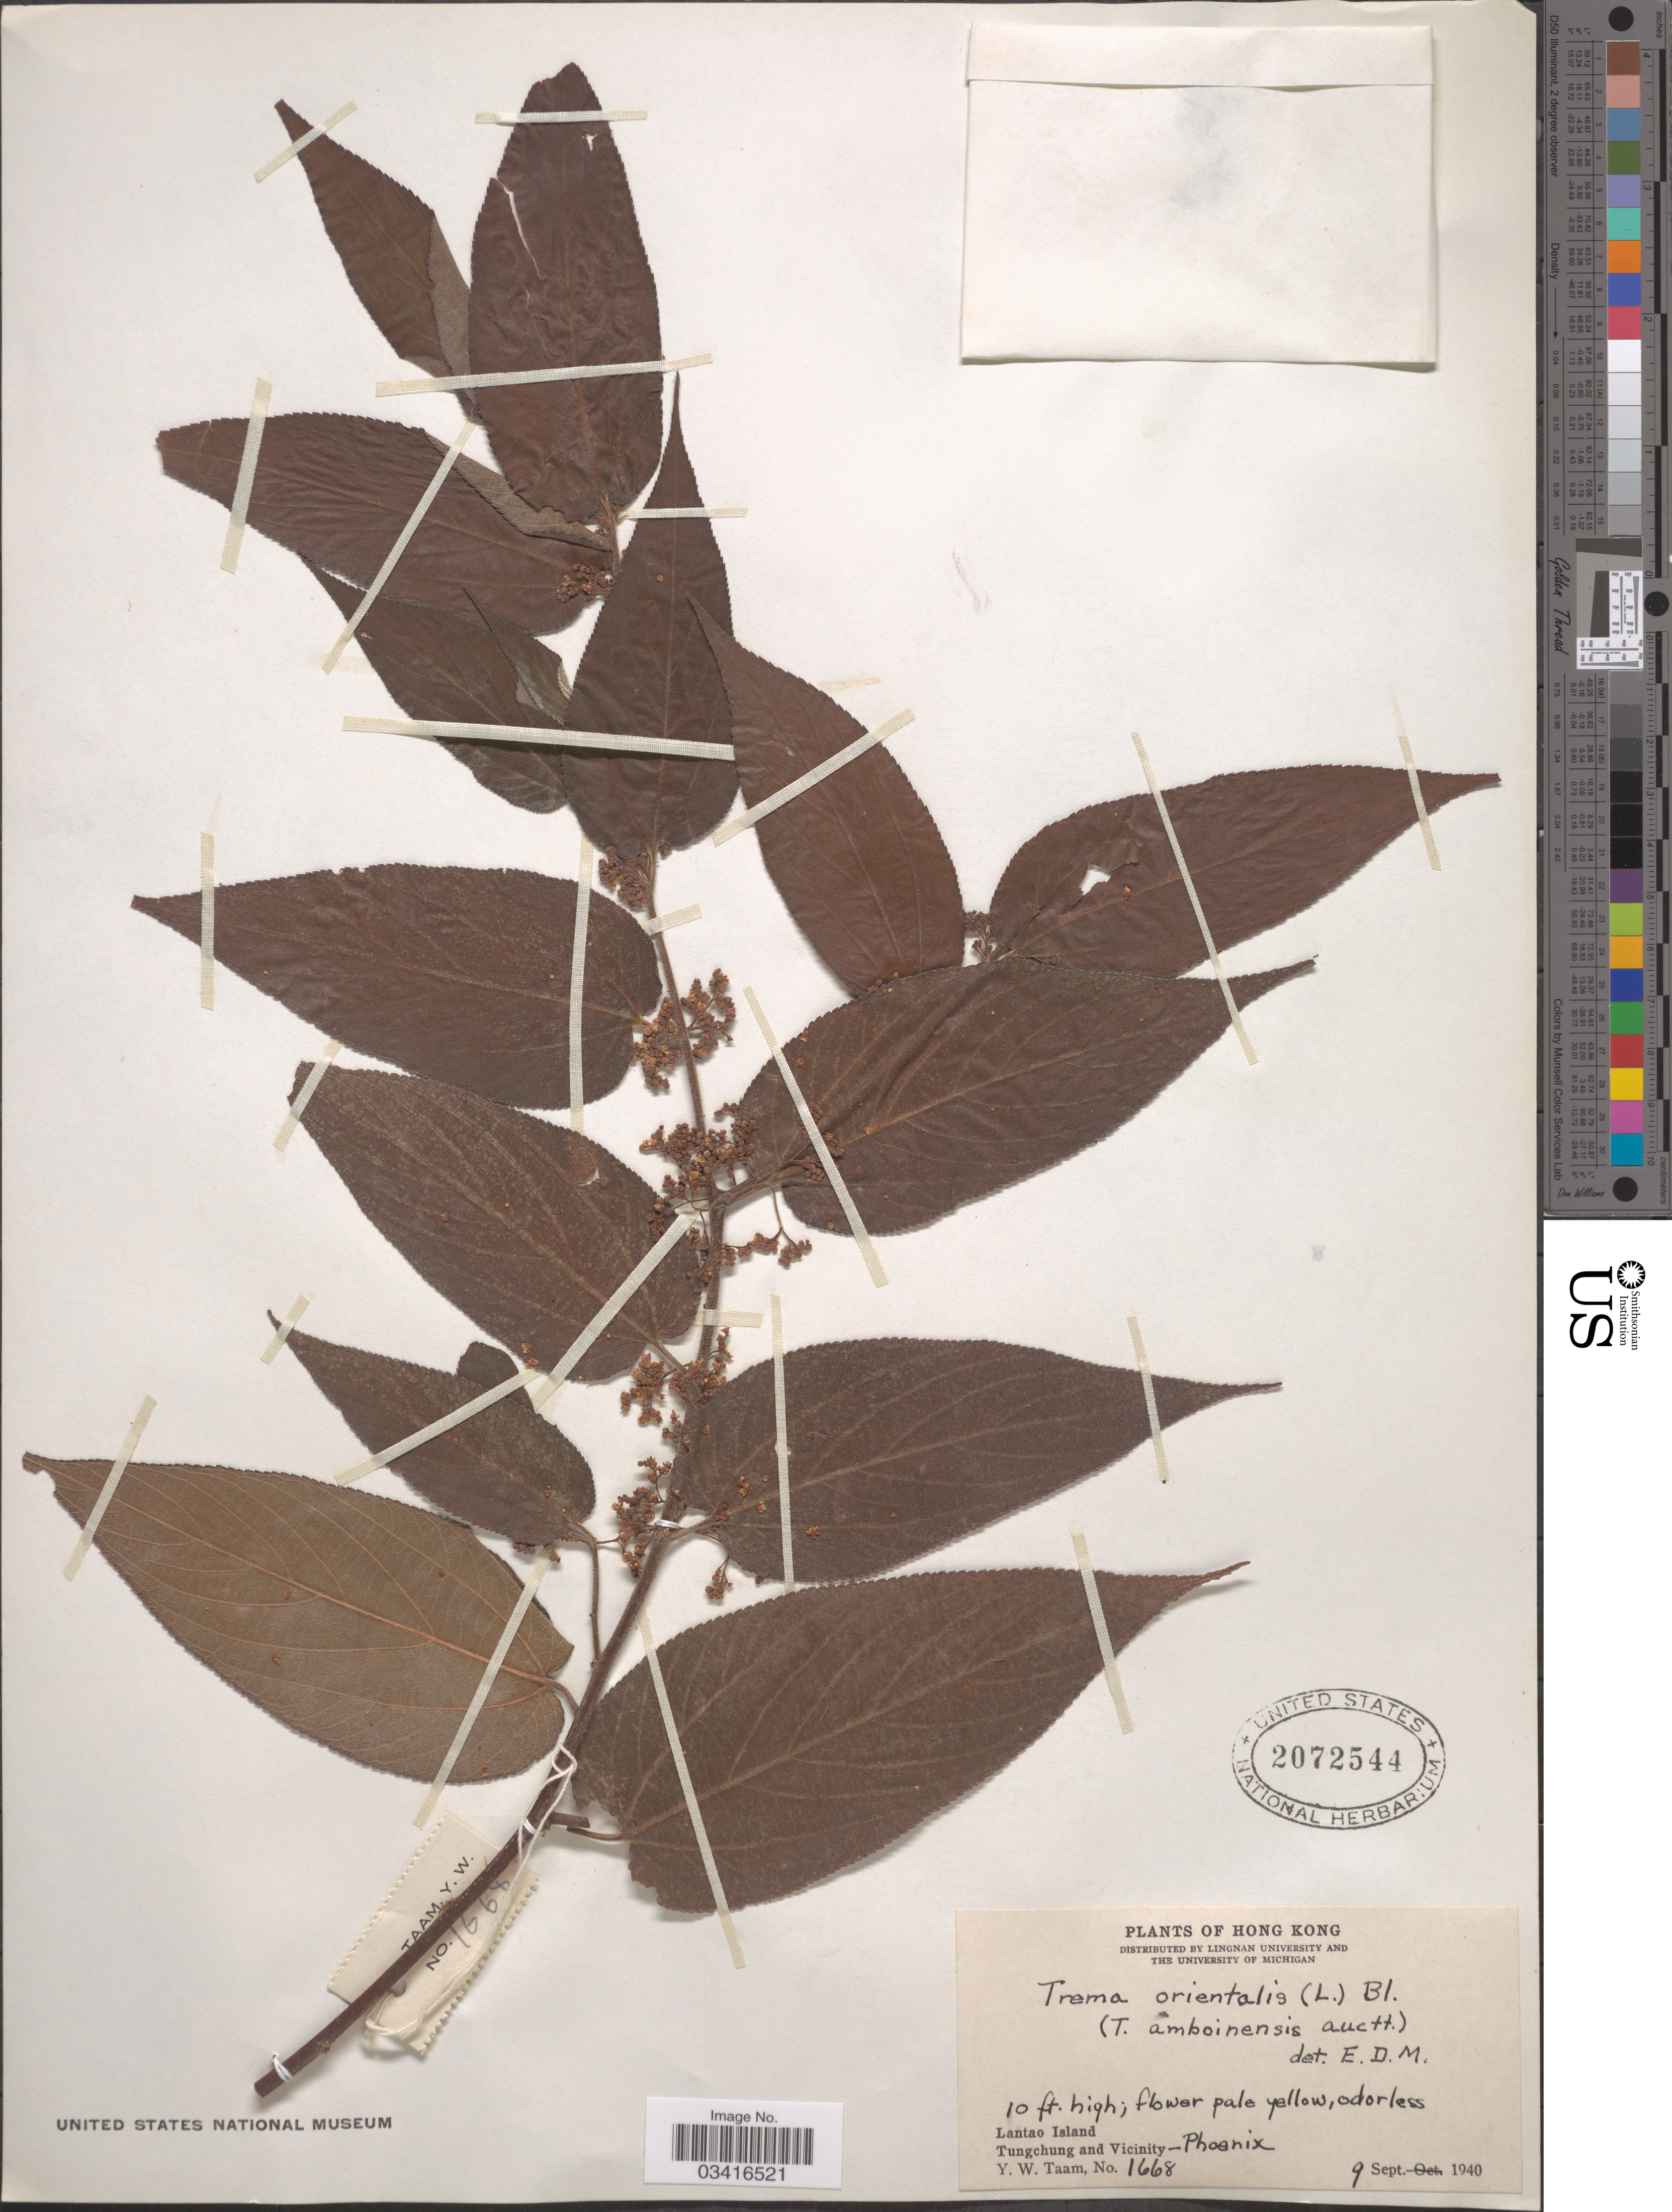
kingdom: Plantae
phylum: Tracheophyta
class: Magnoliopsida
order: Rosales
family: Cannabaceae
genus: Trema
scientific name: Trema orientale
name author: (L.) Blume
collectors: Y. W. Taam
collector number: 1668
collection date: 1940-09-09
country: China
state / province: Hong Kong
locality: Lantao Island. Tungchung and Vicinity-Phoenix.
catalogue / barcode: US 2072544